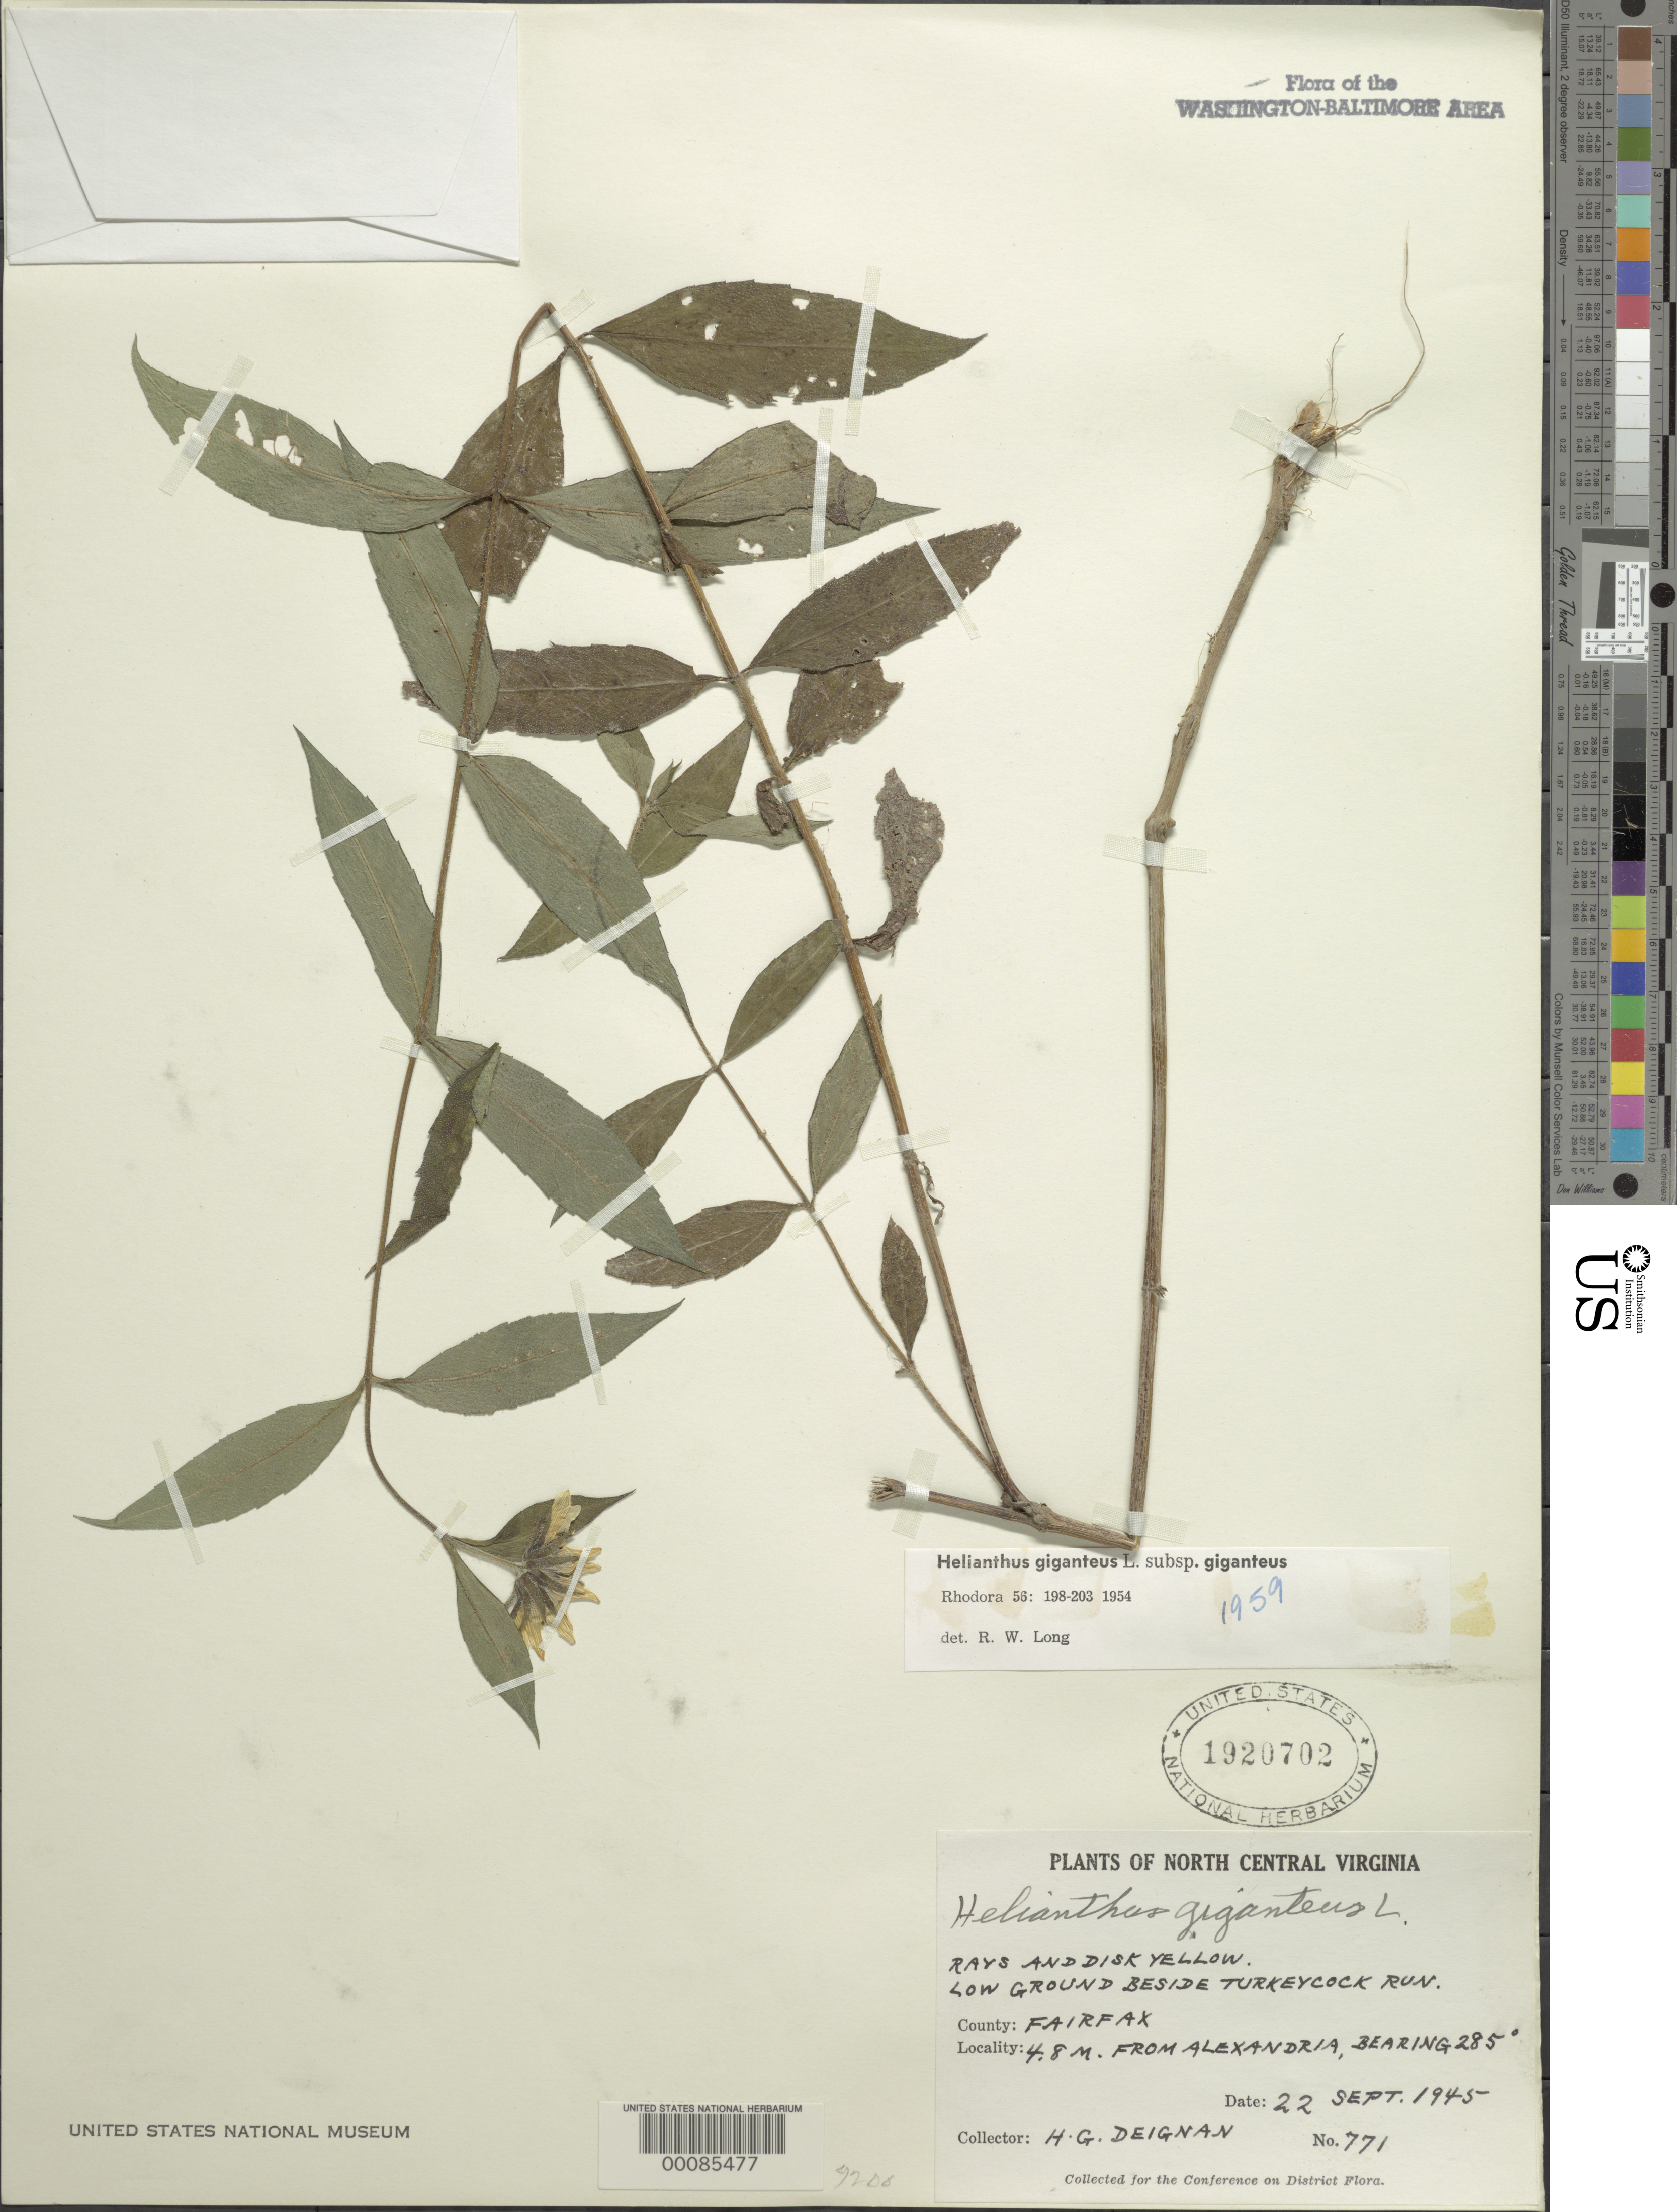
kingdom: Plantae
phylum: Tracheophyta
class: Magnoliopsida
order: Asterales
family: Asteraceae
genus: Helianthus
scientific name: Helianthus giganteus var. giganteus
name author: L.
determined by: Long, R. W.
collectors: H. Deignan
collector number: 771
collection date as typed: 22 Sep 1945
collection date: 1945-09-22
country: United States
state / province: Virginia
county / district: Fairfax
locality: Near Alexandria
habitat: Low ground by creek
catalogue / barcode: US 1920702